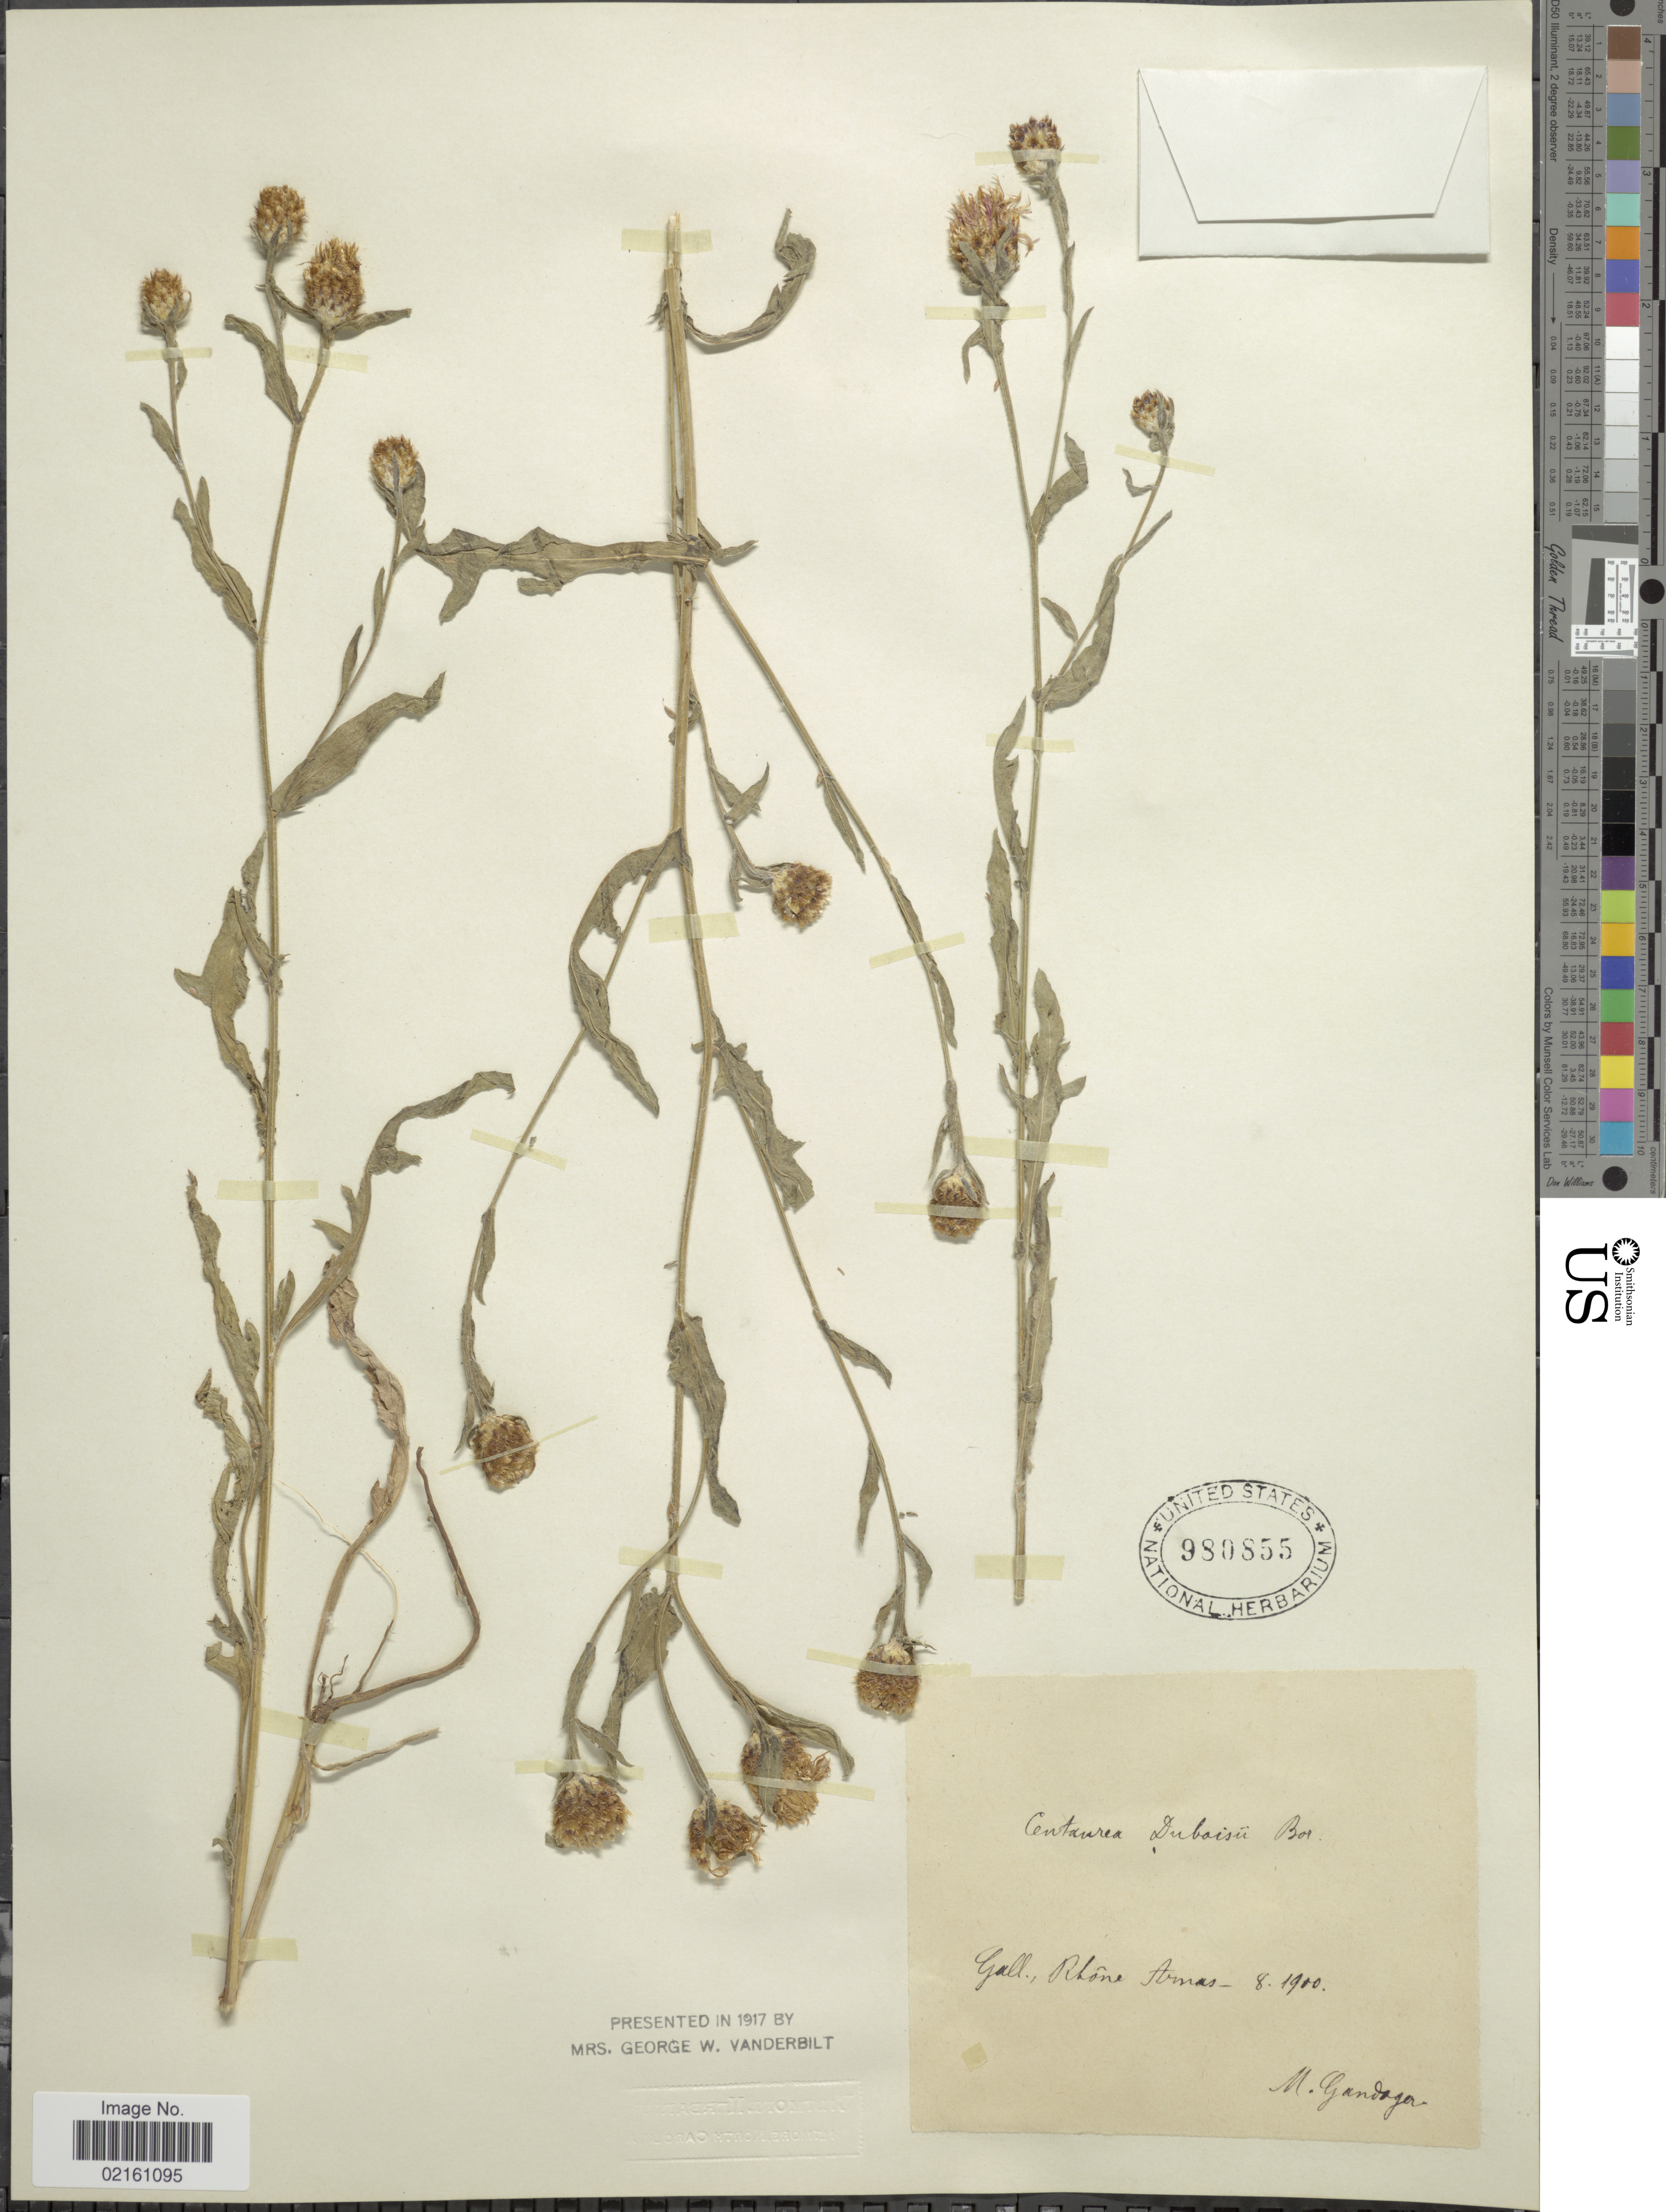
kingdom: Plantae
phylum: Tracheophyta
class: Magnoliopsida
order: Asterales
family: Asteraceae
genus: Centaurea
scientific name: Centaurea jacea subsp. angustifolia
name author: (DC.) Gremli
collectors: M. Gandoger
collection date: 1900-08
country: France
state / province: Auvergne-Rhône-Alpes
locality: Gall., Rhone Arnas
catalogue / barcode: US 980855